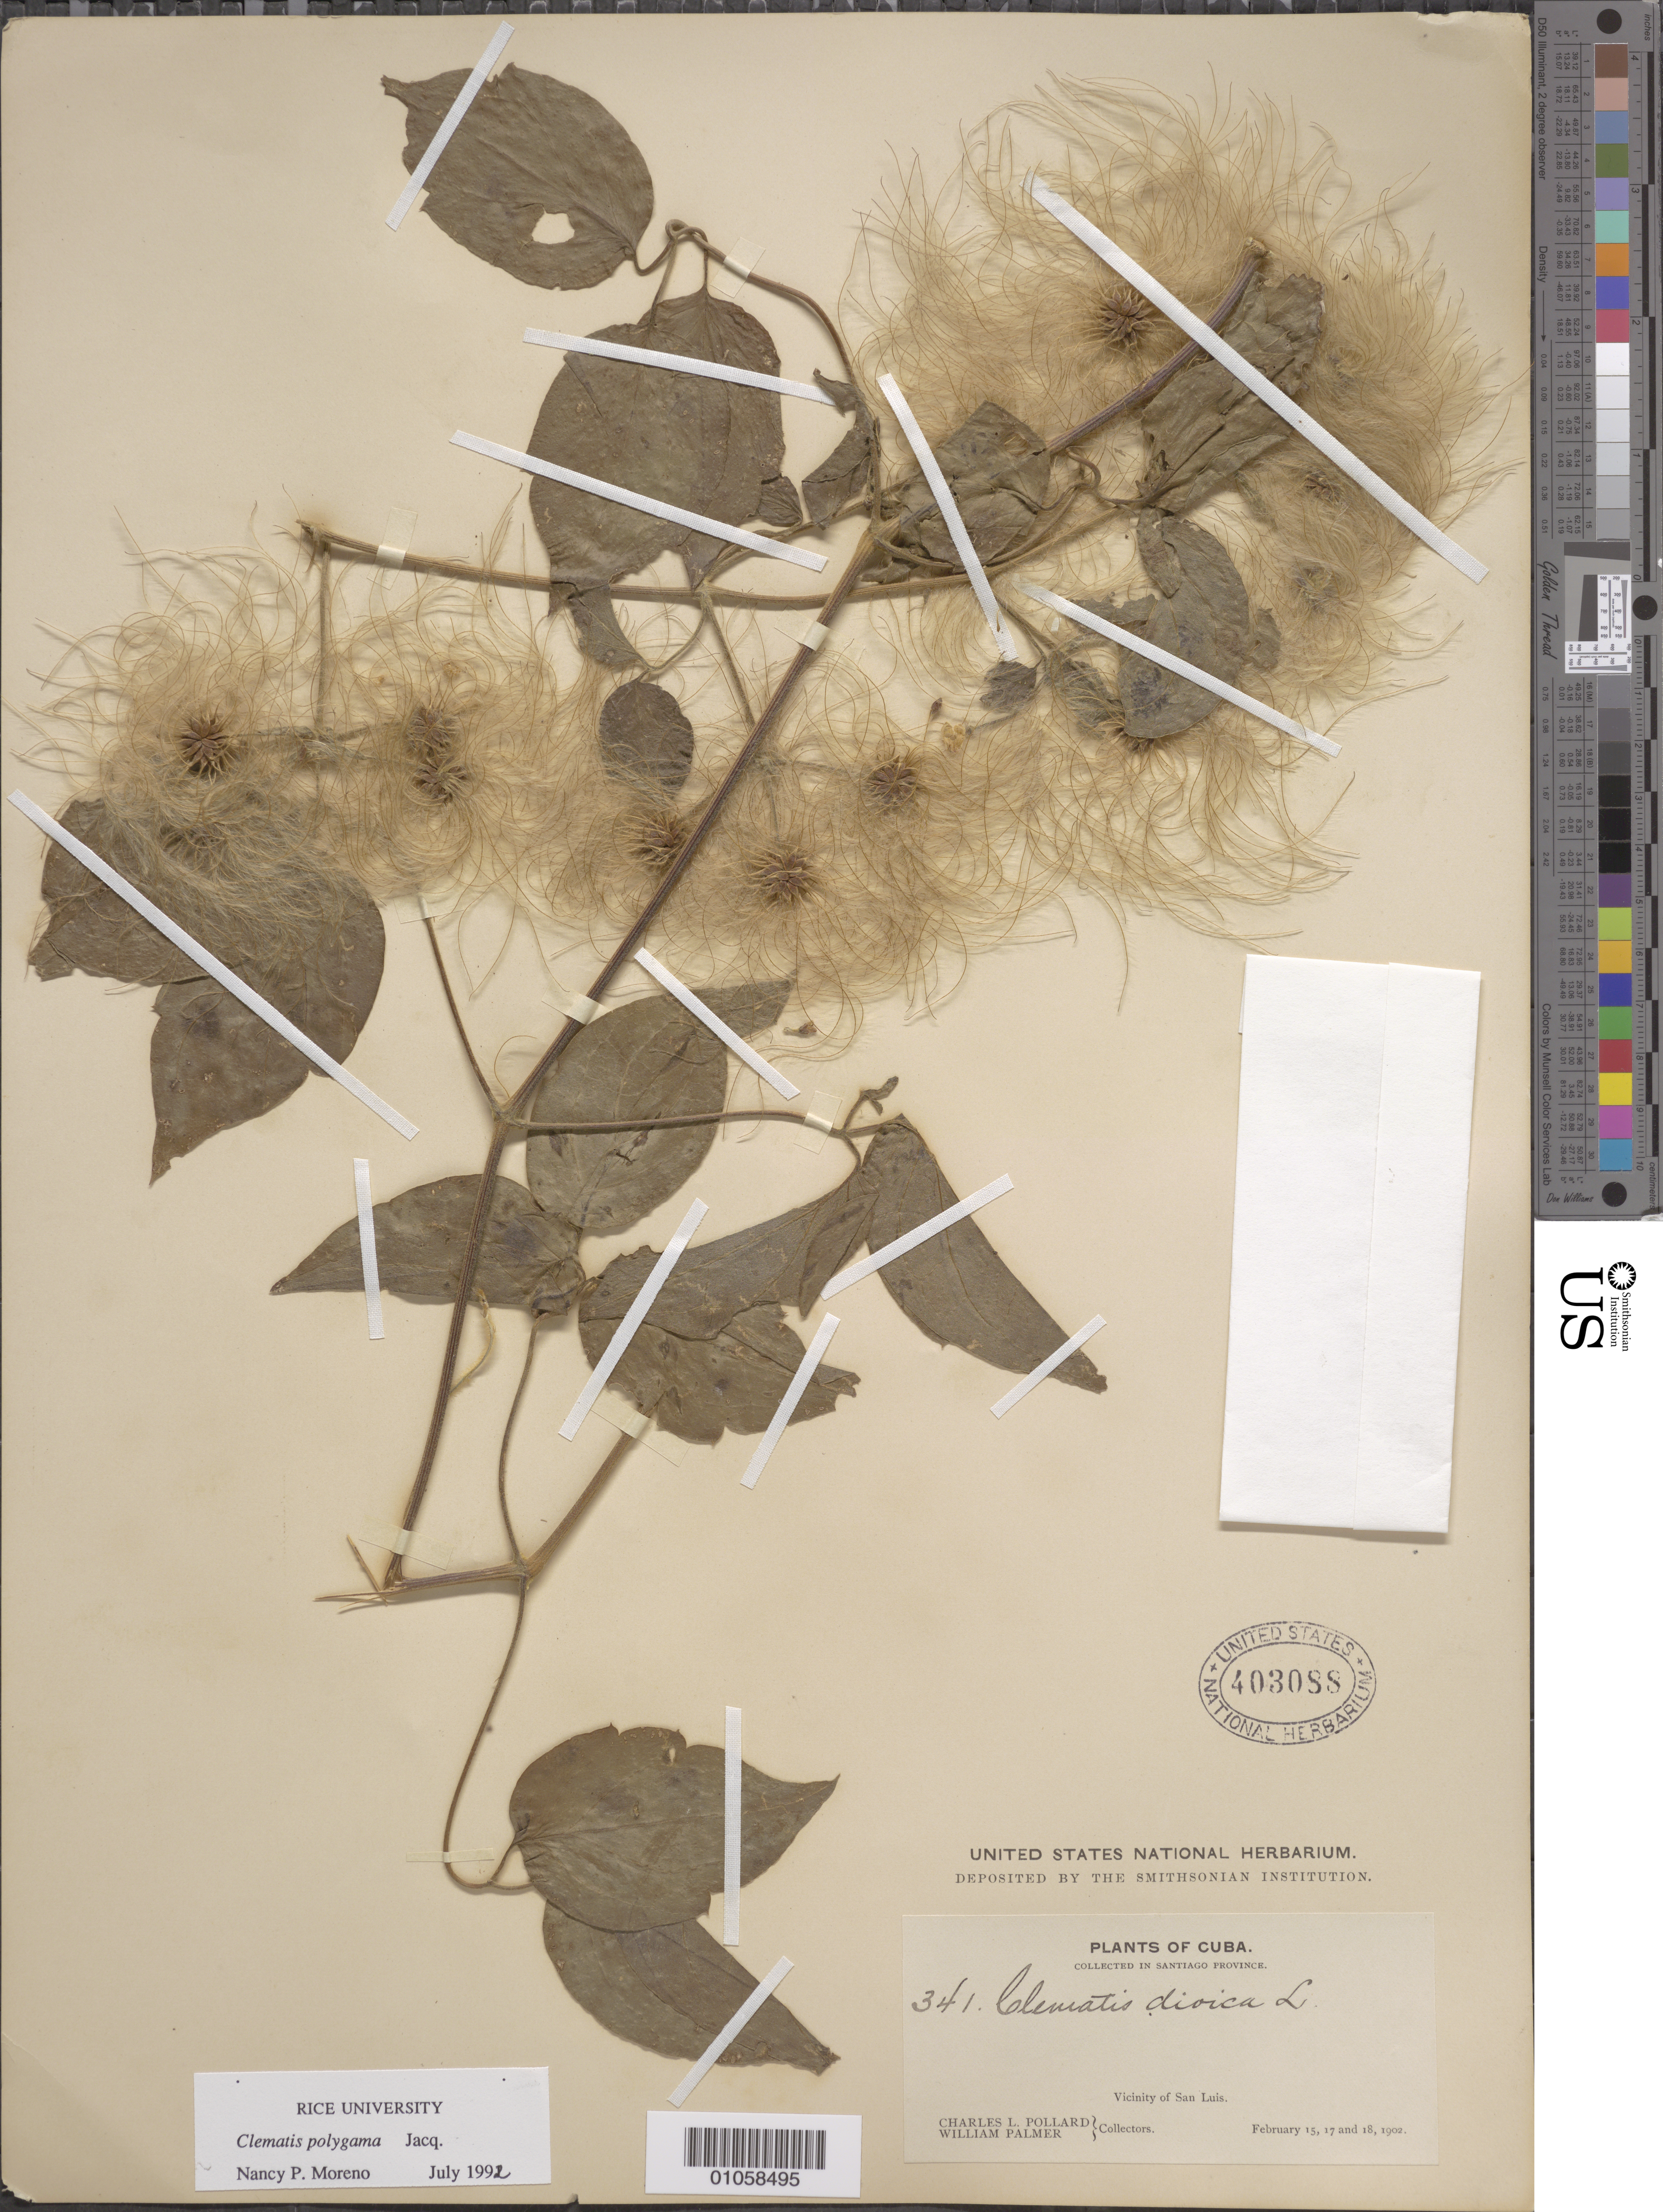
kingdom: Plantae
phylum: Tracheophyta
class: Magnoliopsida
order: Ranunculales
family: Ranunculaceae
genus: Clematis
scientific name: Clematis polygama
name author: Jacq.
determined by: Moreno, N. P.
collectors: C. L. Pollard & C. L. Palmer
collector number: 341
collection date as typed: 15 Feb 1902 to 18 Feb 1902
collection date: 1902-02-15/1902-02-18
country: Cuba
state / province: Santiago de Cuba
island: Cuba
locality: San Luis, vicinity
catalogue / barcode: US 403088